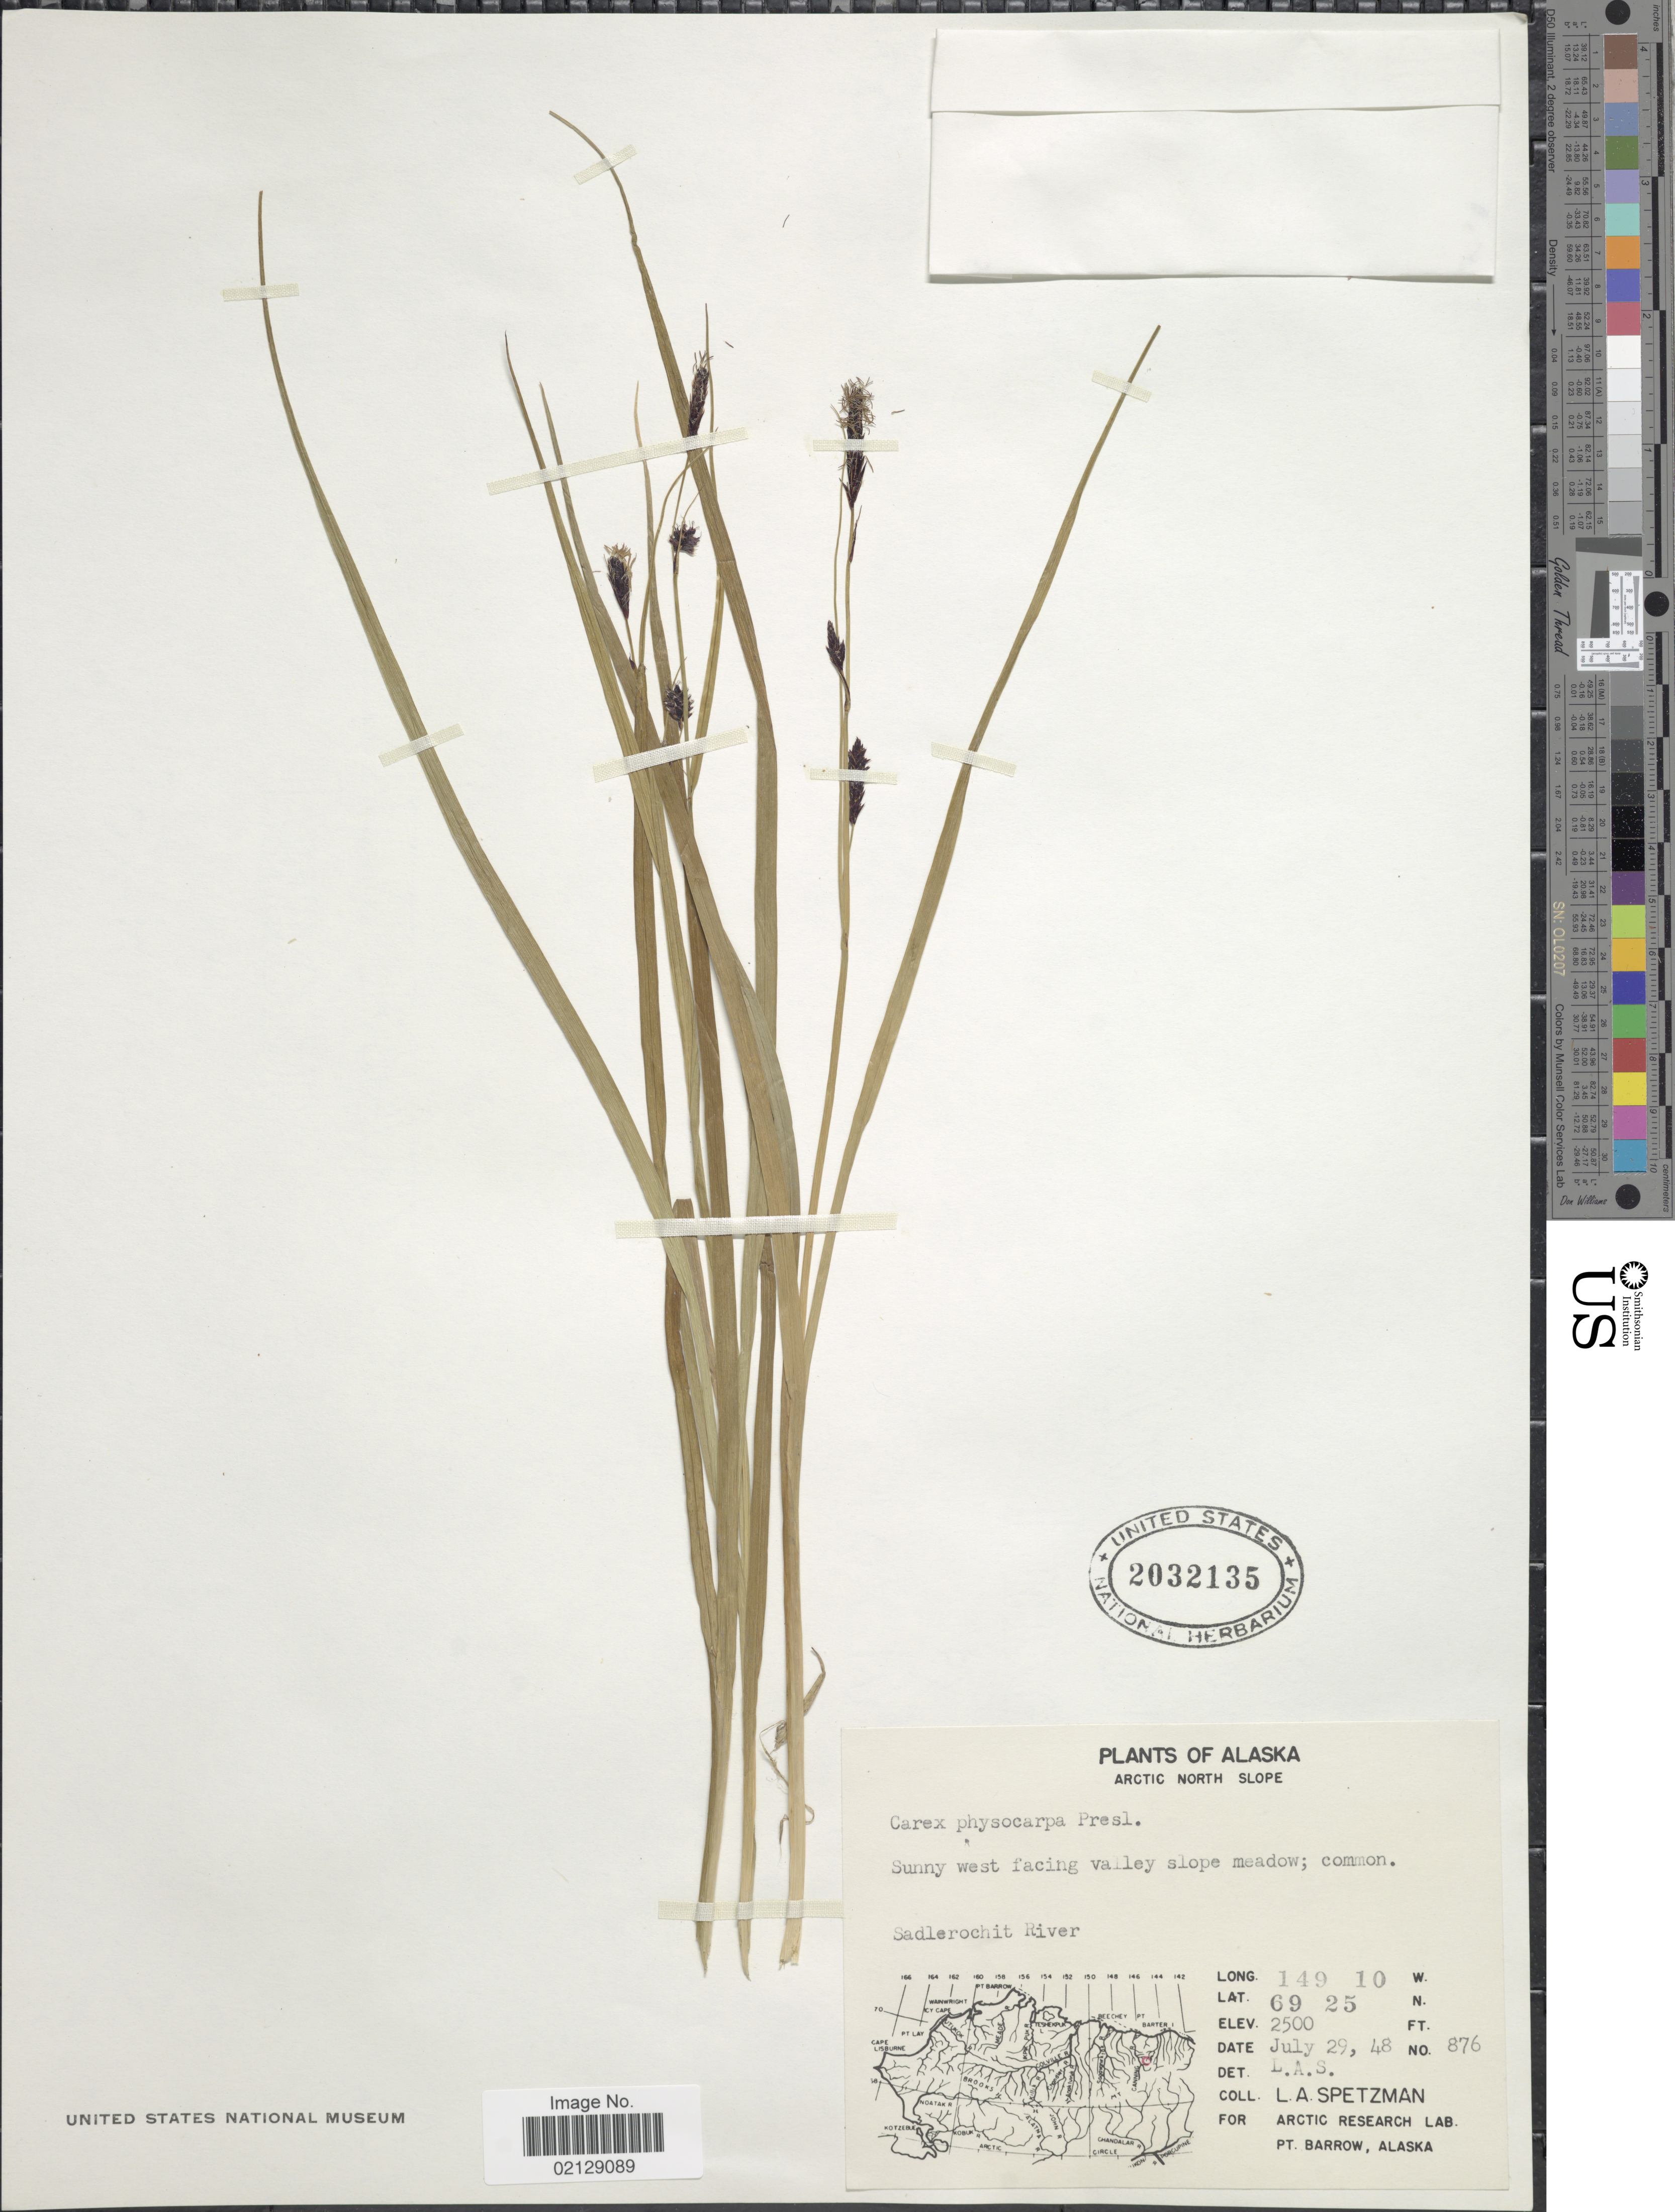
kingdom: Plantae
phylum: Tracheophyta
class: Liliopsida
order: Poales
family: Cyperaceae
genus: Carex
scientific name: Carex saxatilis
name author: L.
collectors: L. Spetzman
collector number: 876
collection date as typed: Transcribed d/m/y: 29/7/48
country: United States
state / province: Alaska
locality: Arctic North Slope, Sunny west facing valley slope meadow, Sadlerochit River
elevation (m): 762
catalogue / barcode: US 2032135